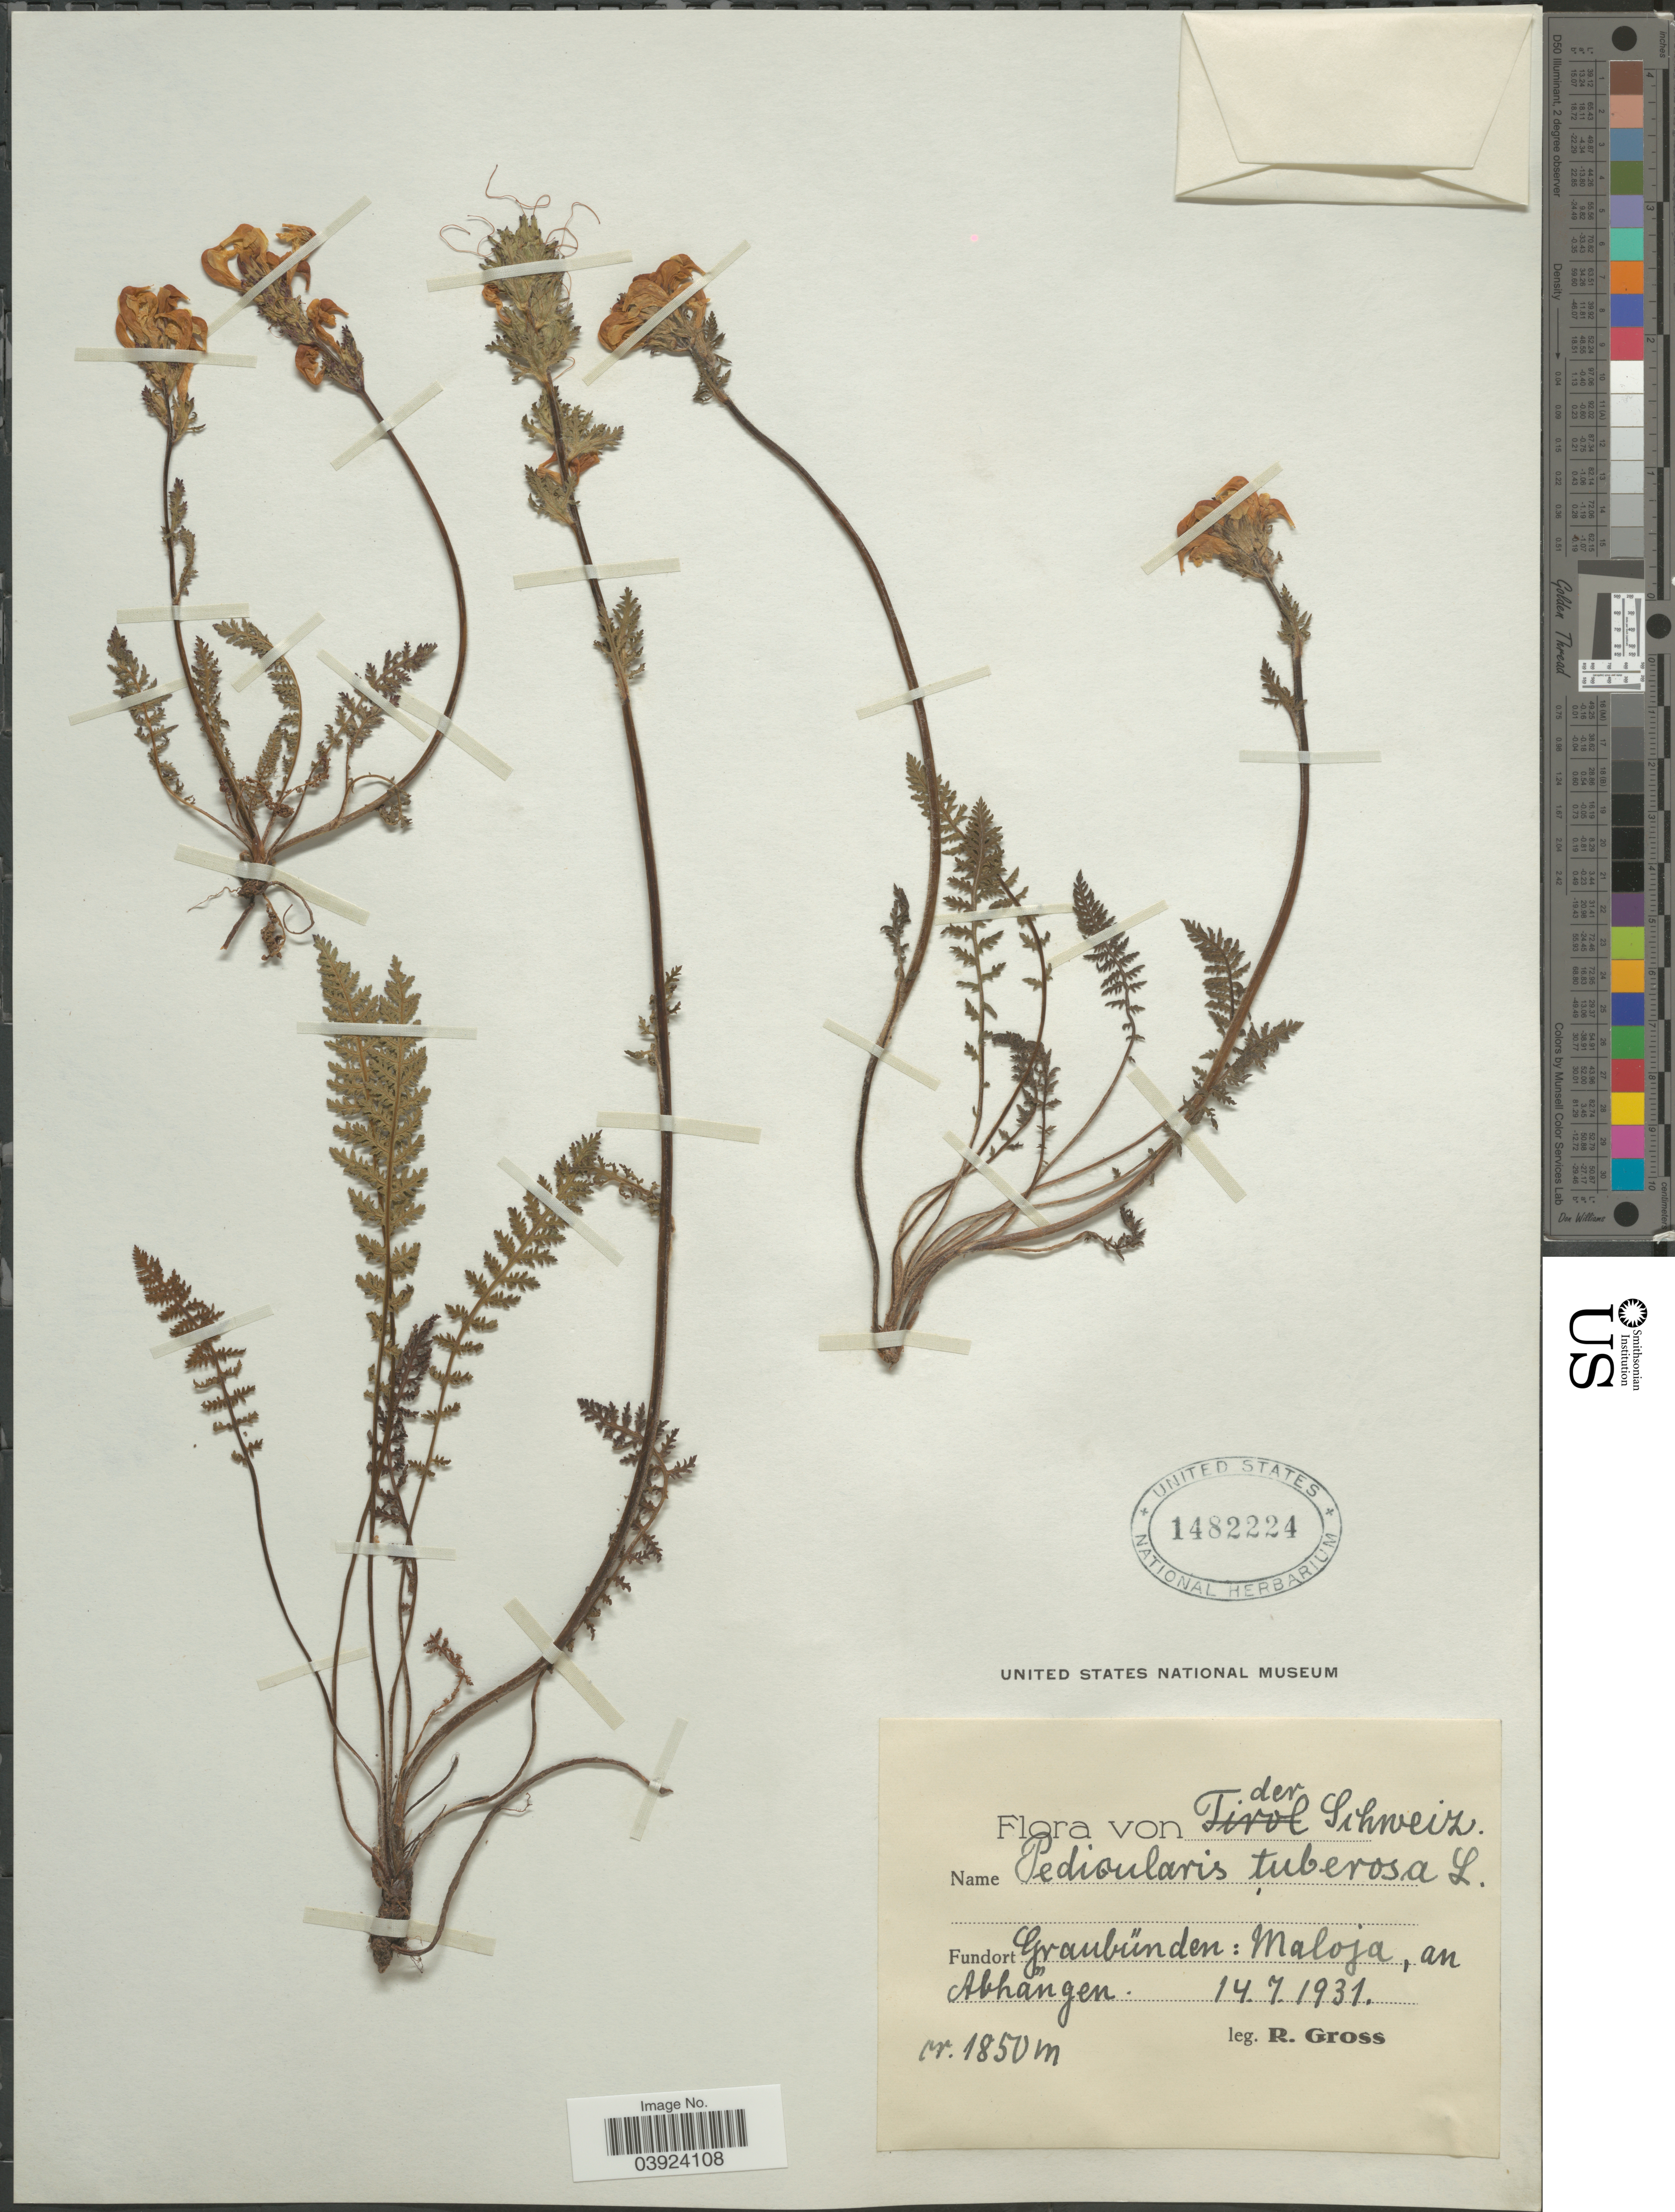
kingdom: Plantae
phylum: Tracheophyta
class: Magnoliopsida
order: Lamiales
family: Orobanchaceae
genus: Pedicularis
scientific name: Pedicularis tuberosa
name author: L.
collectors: R. Gross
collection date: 1931-07-14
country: Switzerland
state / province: Graubunden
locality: Maloja, an Abhängen.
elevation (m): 1850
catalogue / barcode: US 1482224